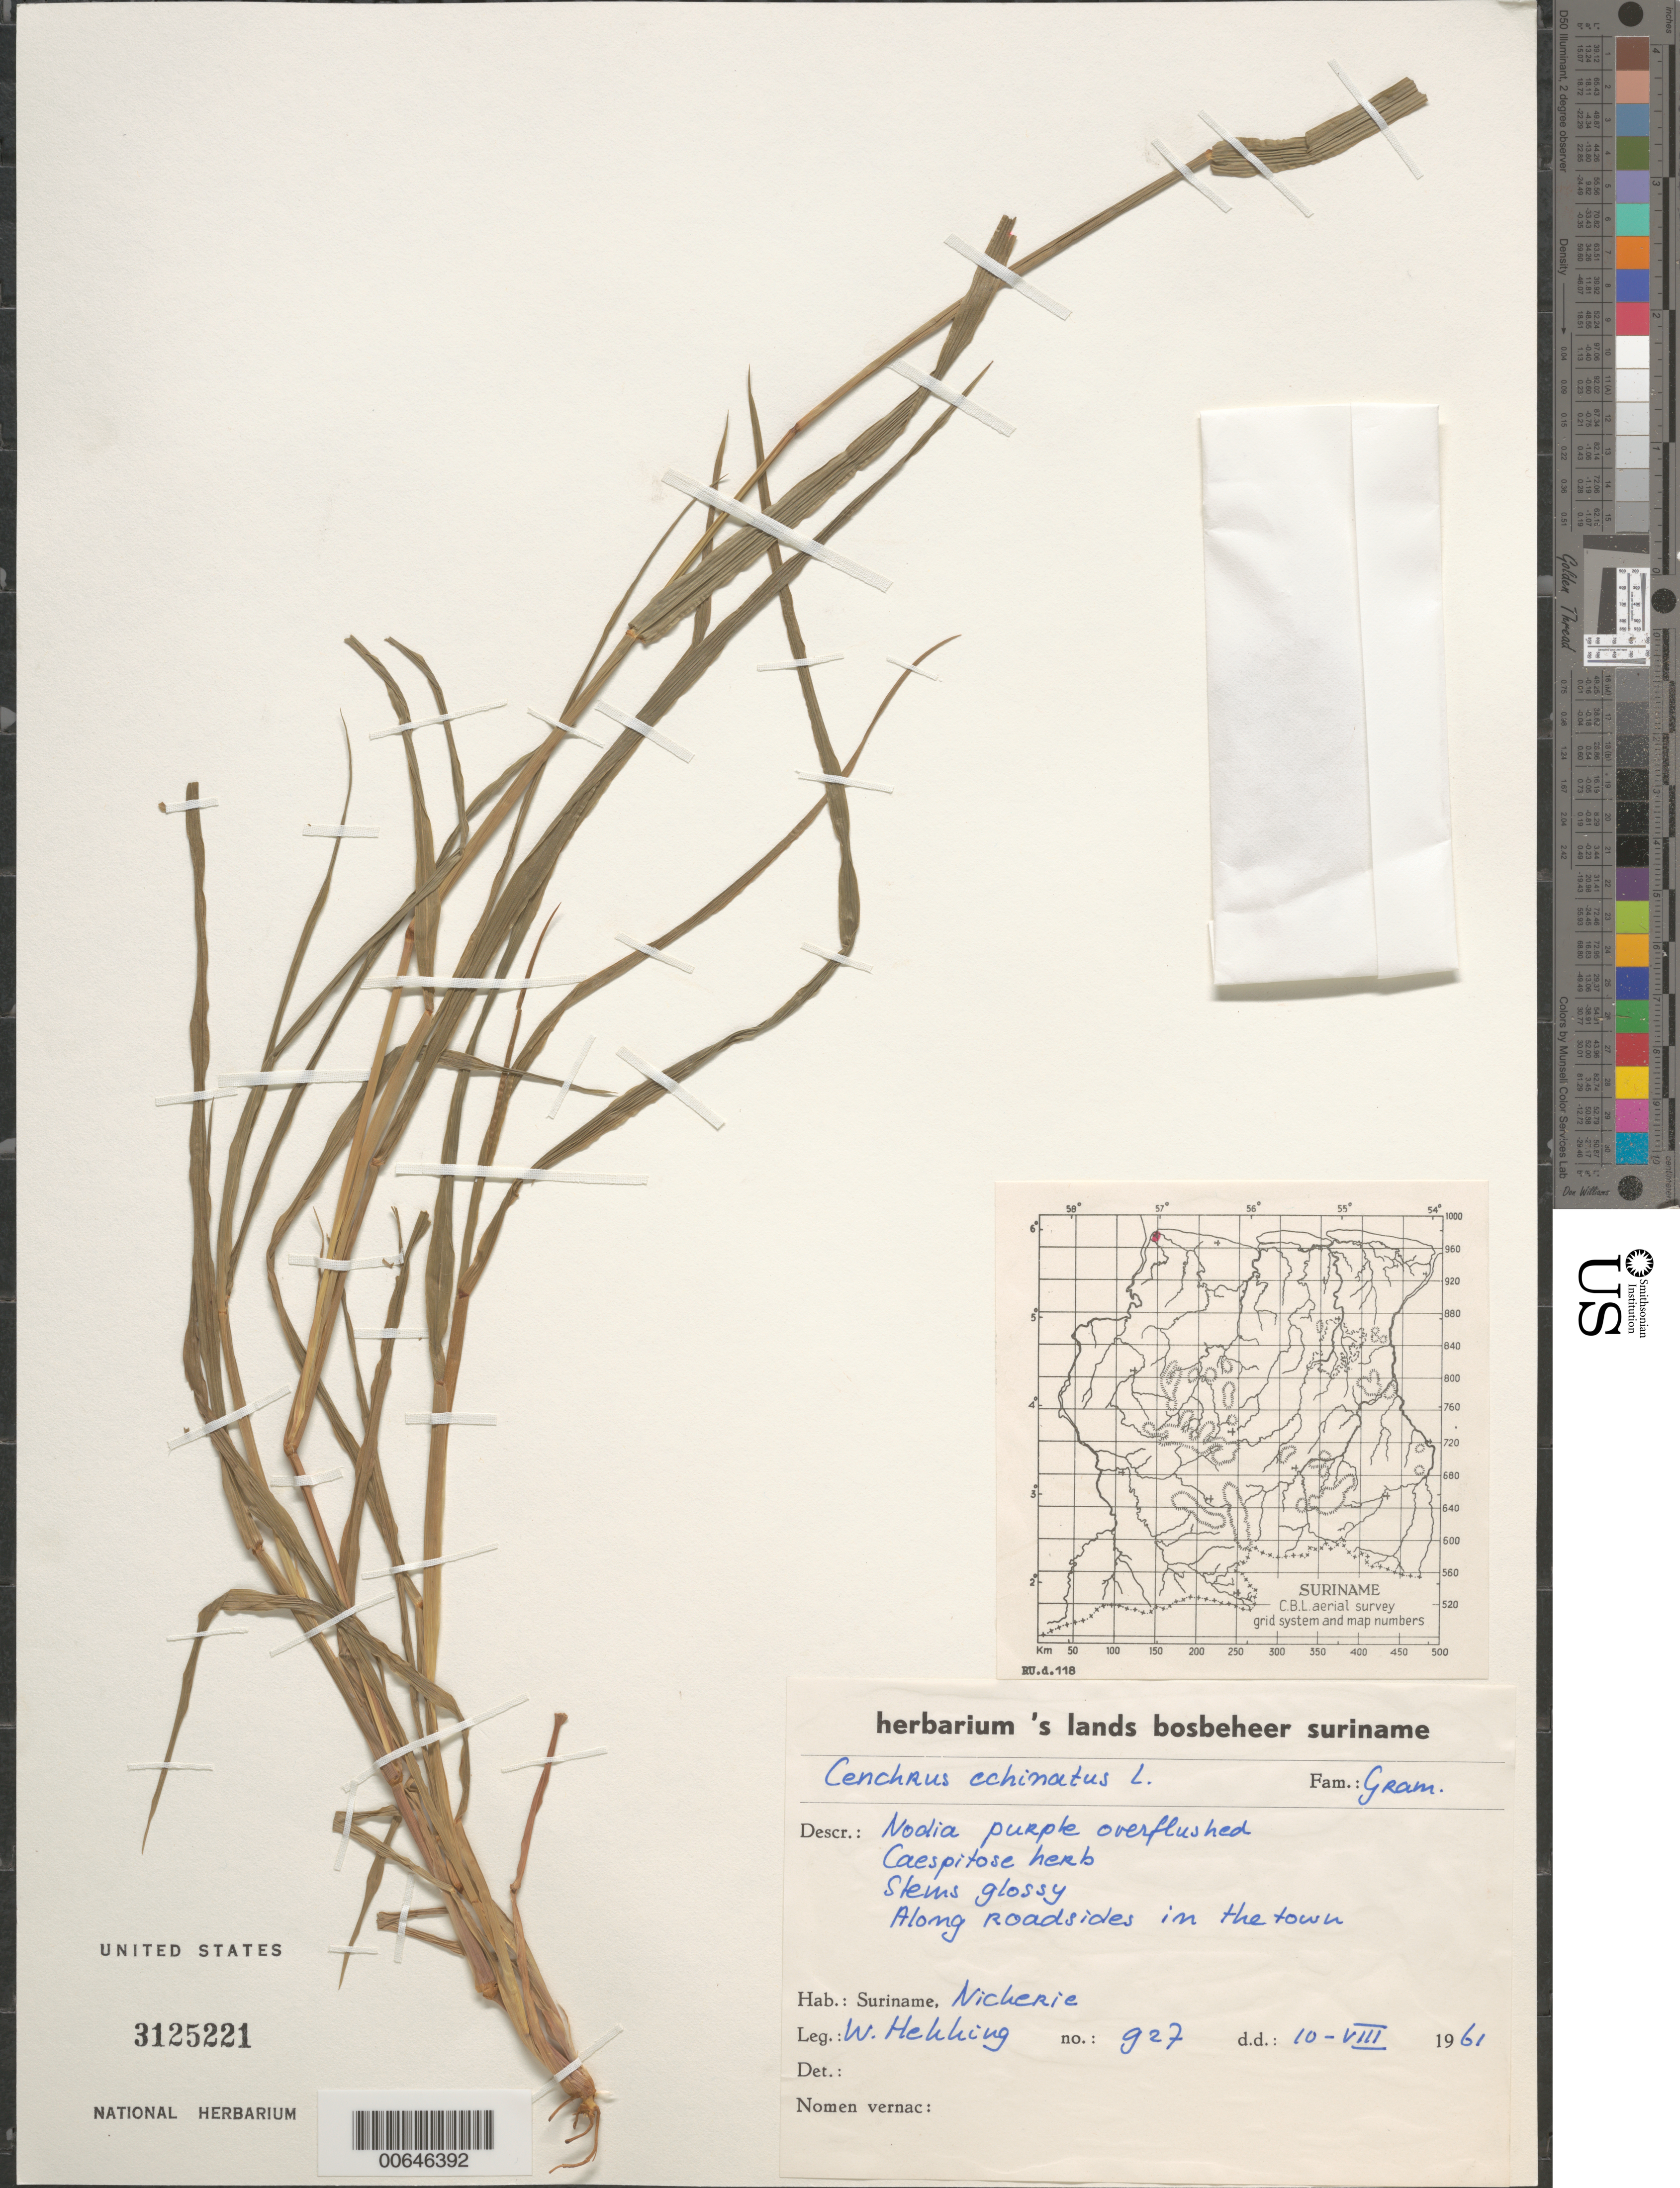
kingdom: Plantae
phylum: Tracheophyta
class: Liliopsida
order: Poales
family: Poaceae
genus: Cenchrus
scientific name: Cenchrus echinatus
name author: L.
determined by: Judziewicz, E. J.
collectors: W. H. A. Hekking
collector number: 927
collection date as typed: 10-Aug-61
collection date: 1961-08-10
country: Suriname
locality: Nickerie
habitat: Along roadside in town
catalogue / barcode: US 3125221